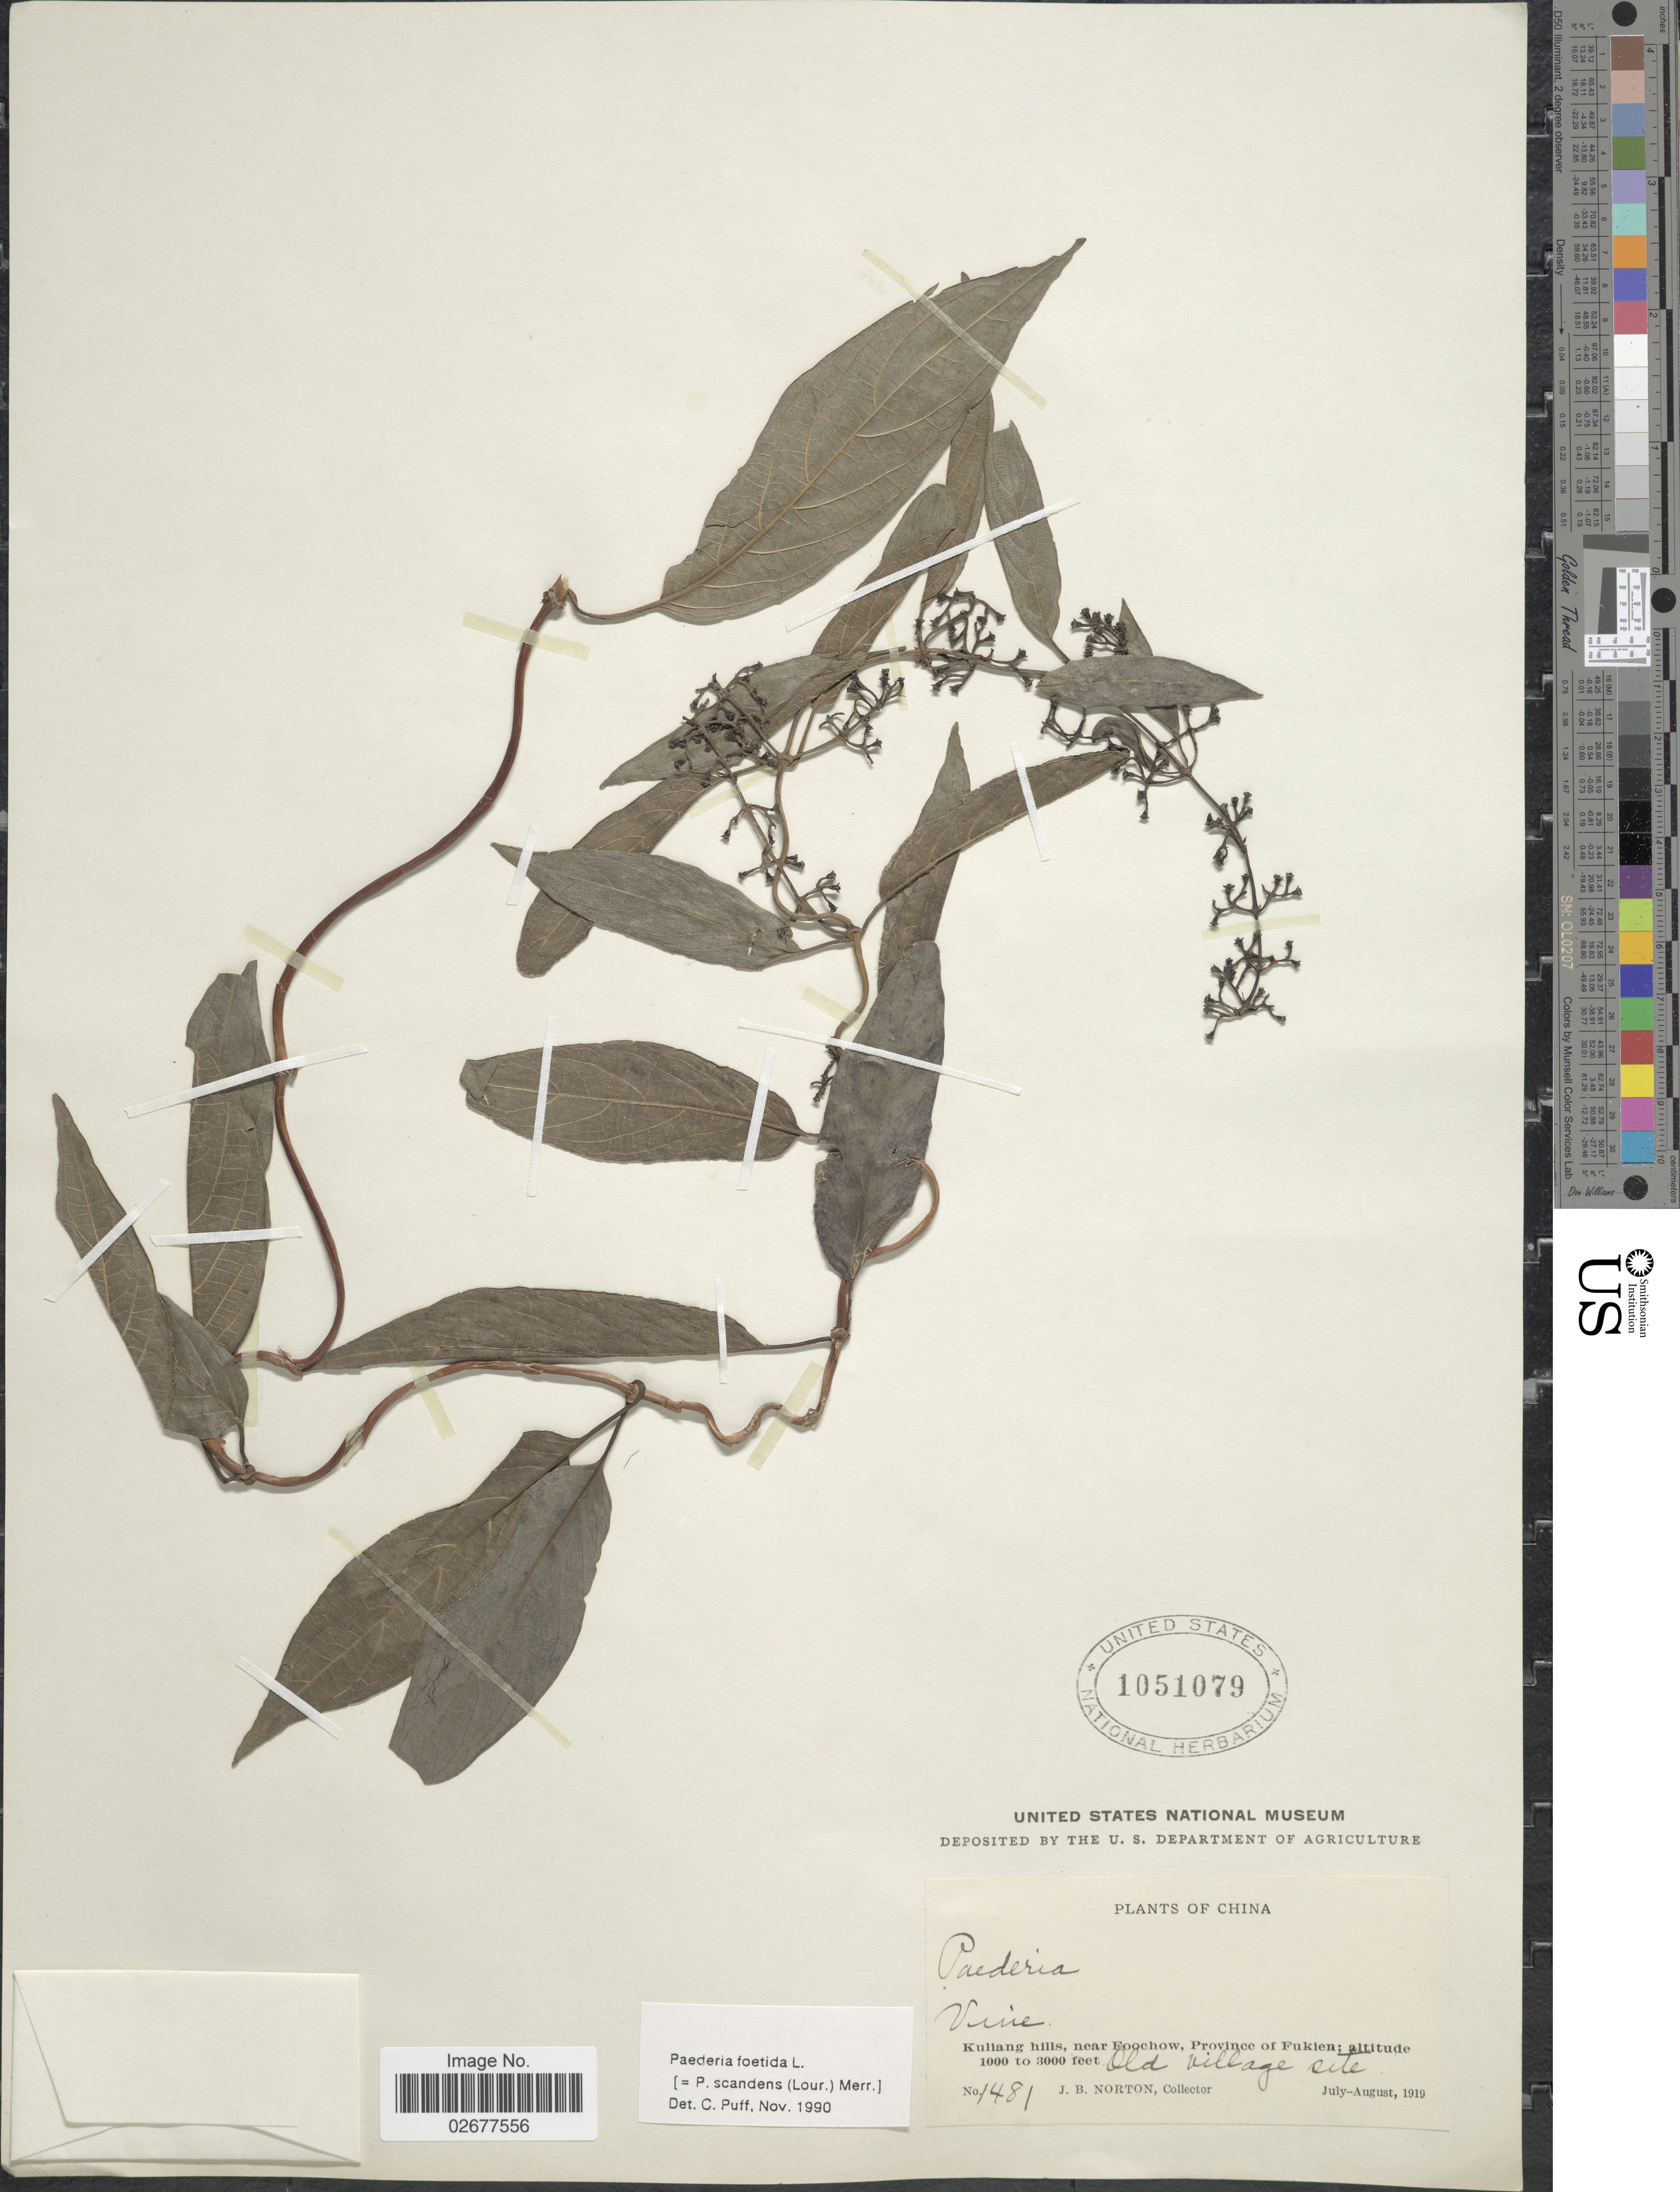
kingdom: Plantae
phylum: Tracheophyta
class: Magnoliopsida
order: Gentianales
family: Rubiaceae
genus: Paederia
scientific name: Paederia foetida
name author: Wall.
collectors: J. B. Norton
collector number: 1481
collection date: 1919-07/1919-08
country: China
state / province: Fujian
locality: Kuliang hills, near Foochow, Province of Fukien. Old village site.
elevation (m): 305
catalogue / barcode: US 1051079